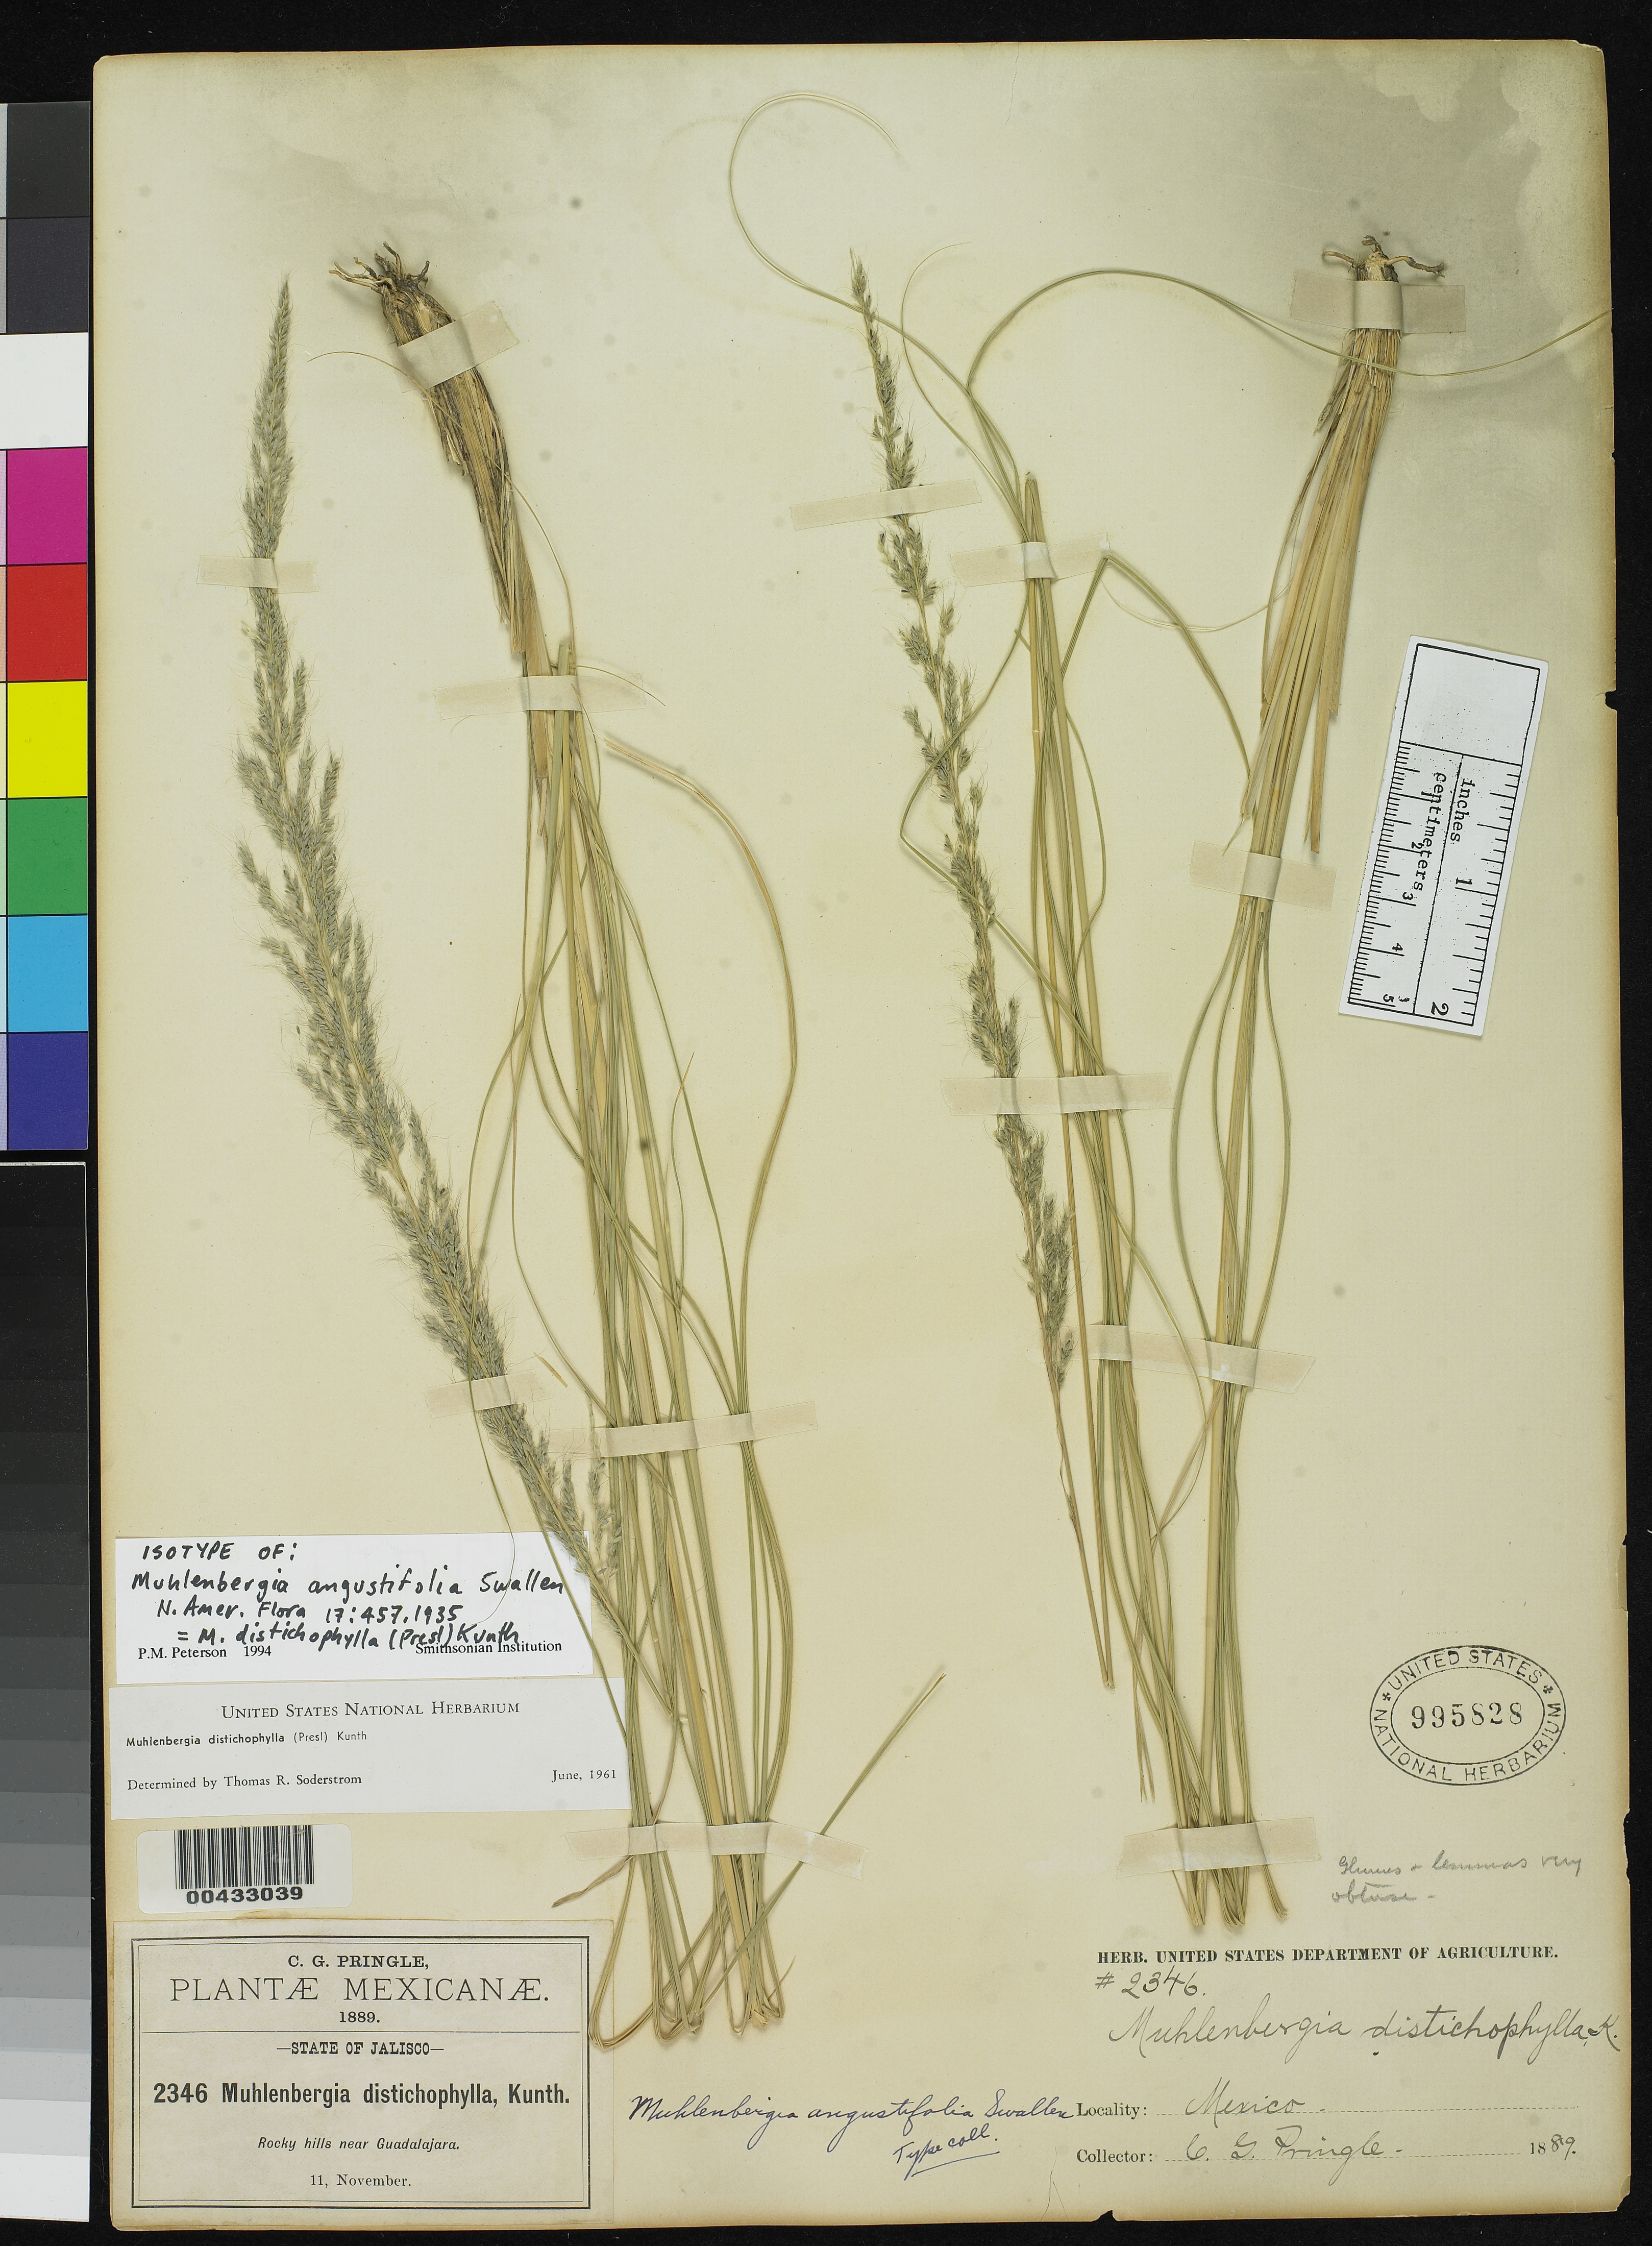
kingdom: Plantae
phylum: Tracheophyta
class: Liliopsida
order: Poales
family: Poaceae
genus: Muhlenbergia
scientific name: Muhlenbergia angustifolia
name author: Swallen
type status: Isotype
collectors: C. G. Pringle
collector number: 2346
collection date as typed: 11 Nov 1889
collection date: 1889-11-11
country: Mexico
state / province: Jalisco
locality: Rocky hills near Guadalajara.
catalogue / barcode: US 995828